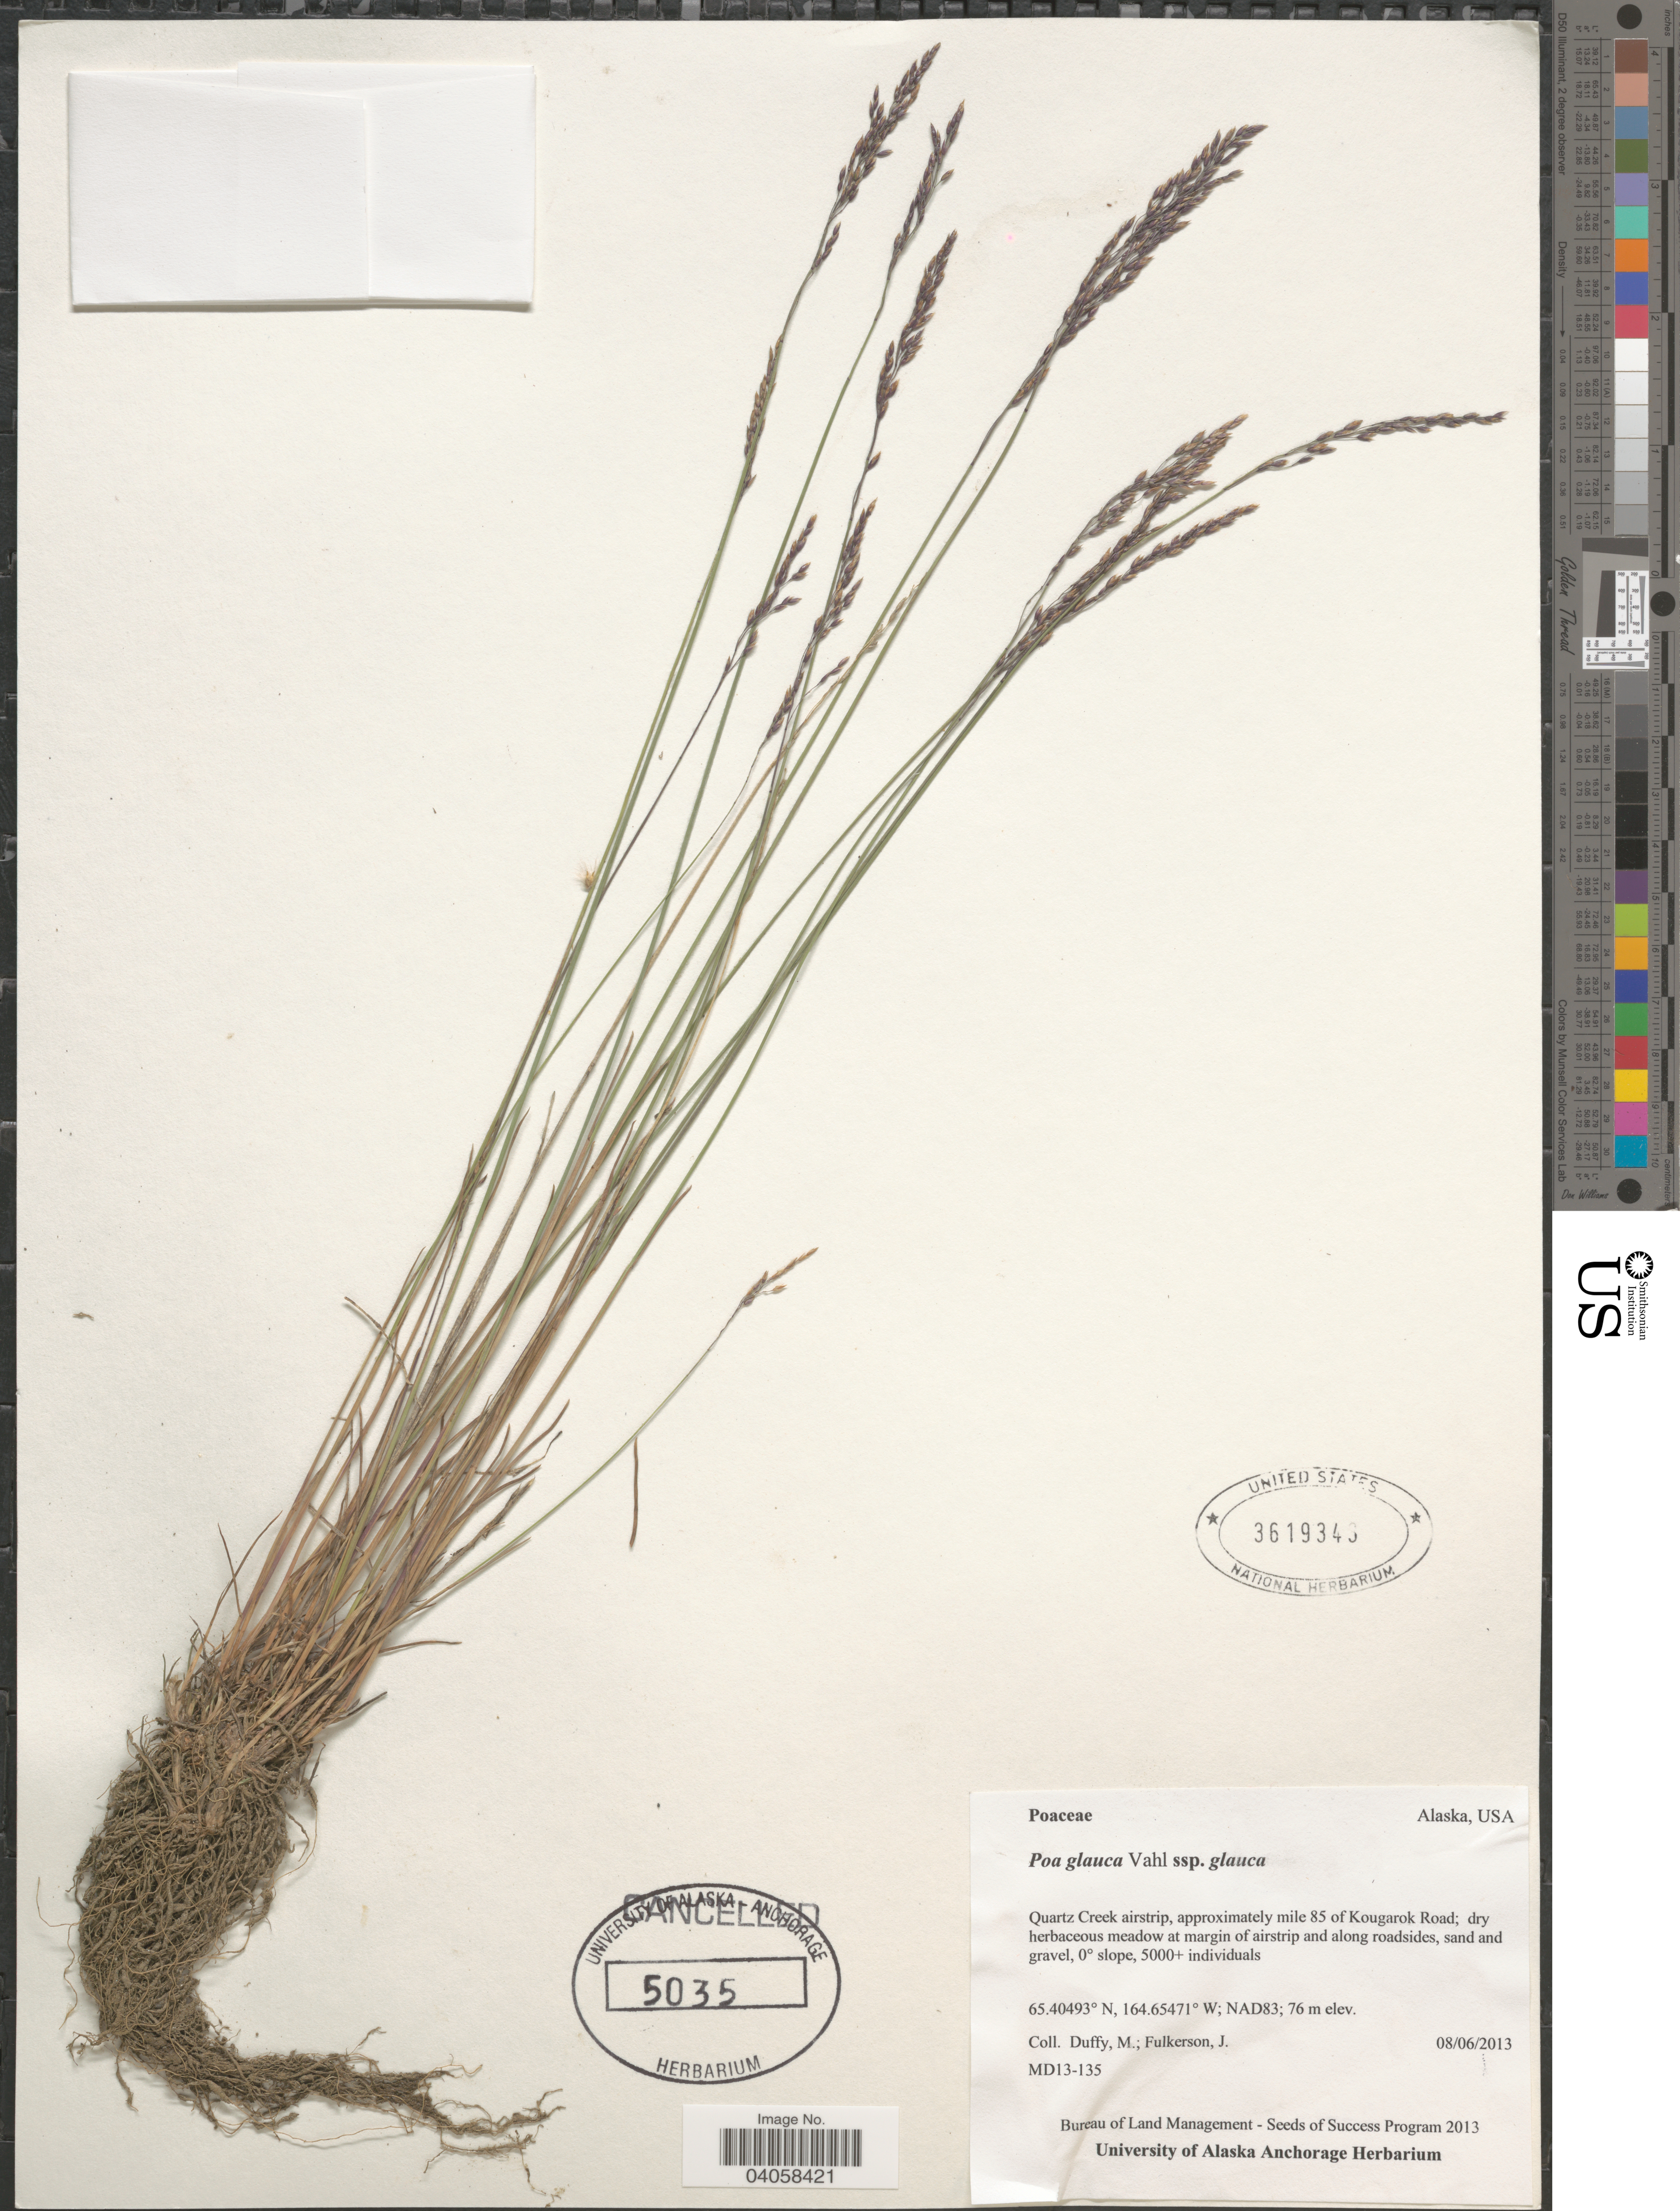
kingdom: Plantae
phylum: Tracheophyta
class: Liliopsida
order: Poales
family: Poaceae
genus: Poa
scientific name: Poa glauca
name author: Vahl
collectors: M. Duffy & J. Fulkerson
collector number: MD13-135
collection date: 2013-08-06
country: United States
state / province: Alaska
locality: Quartz Creek airstrip, approximately mile 85 of Kougarok Road; dry herbaceous meadow at margin of airstrip and along roadsides.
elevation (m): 76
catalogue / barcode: US 3619346